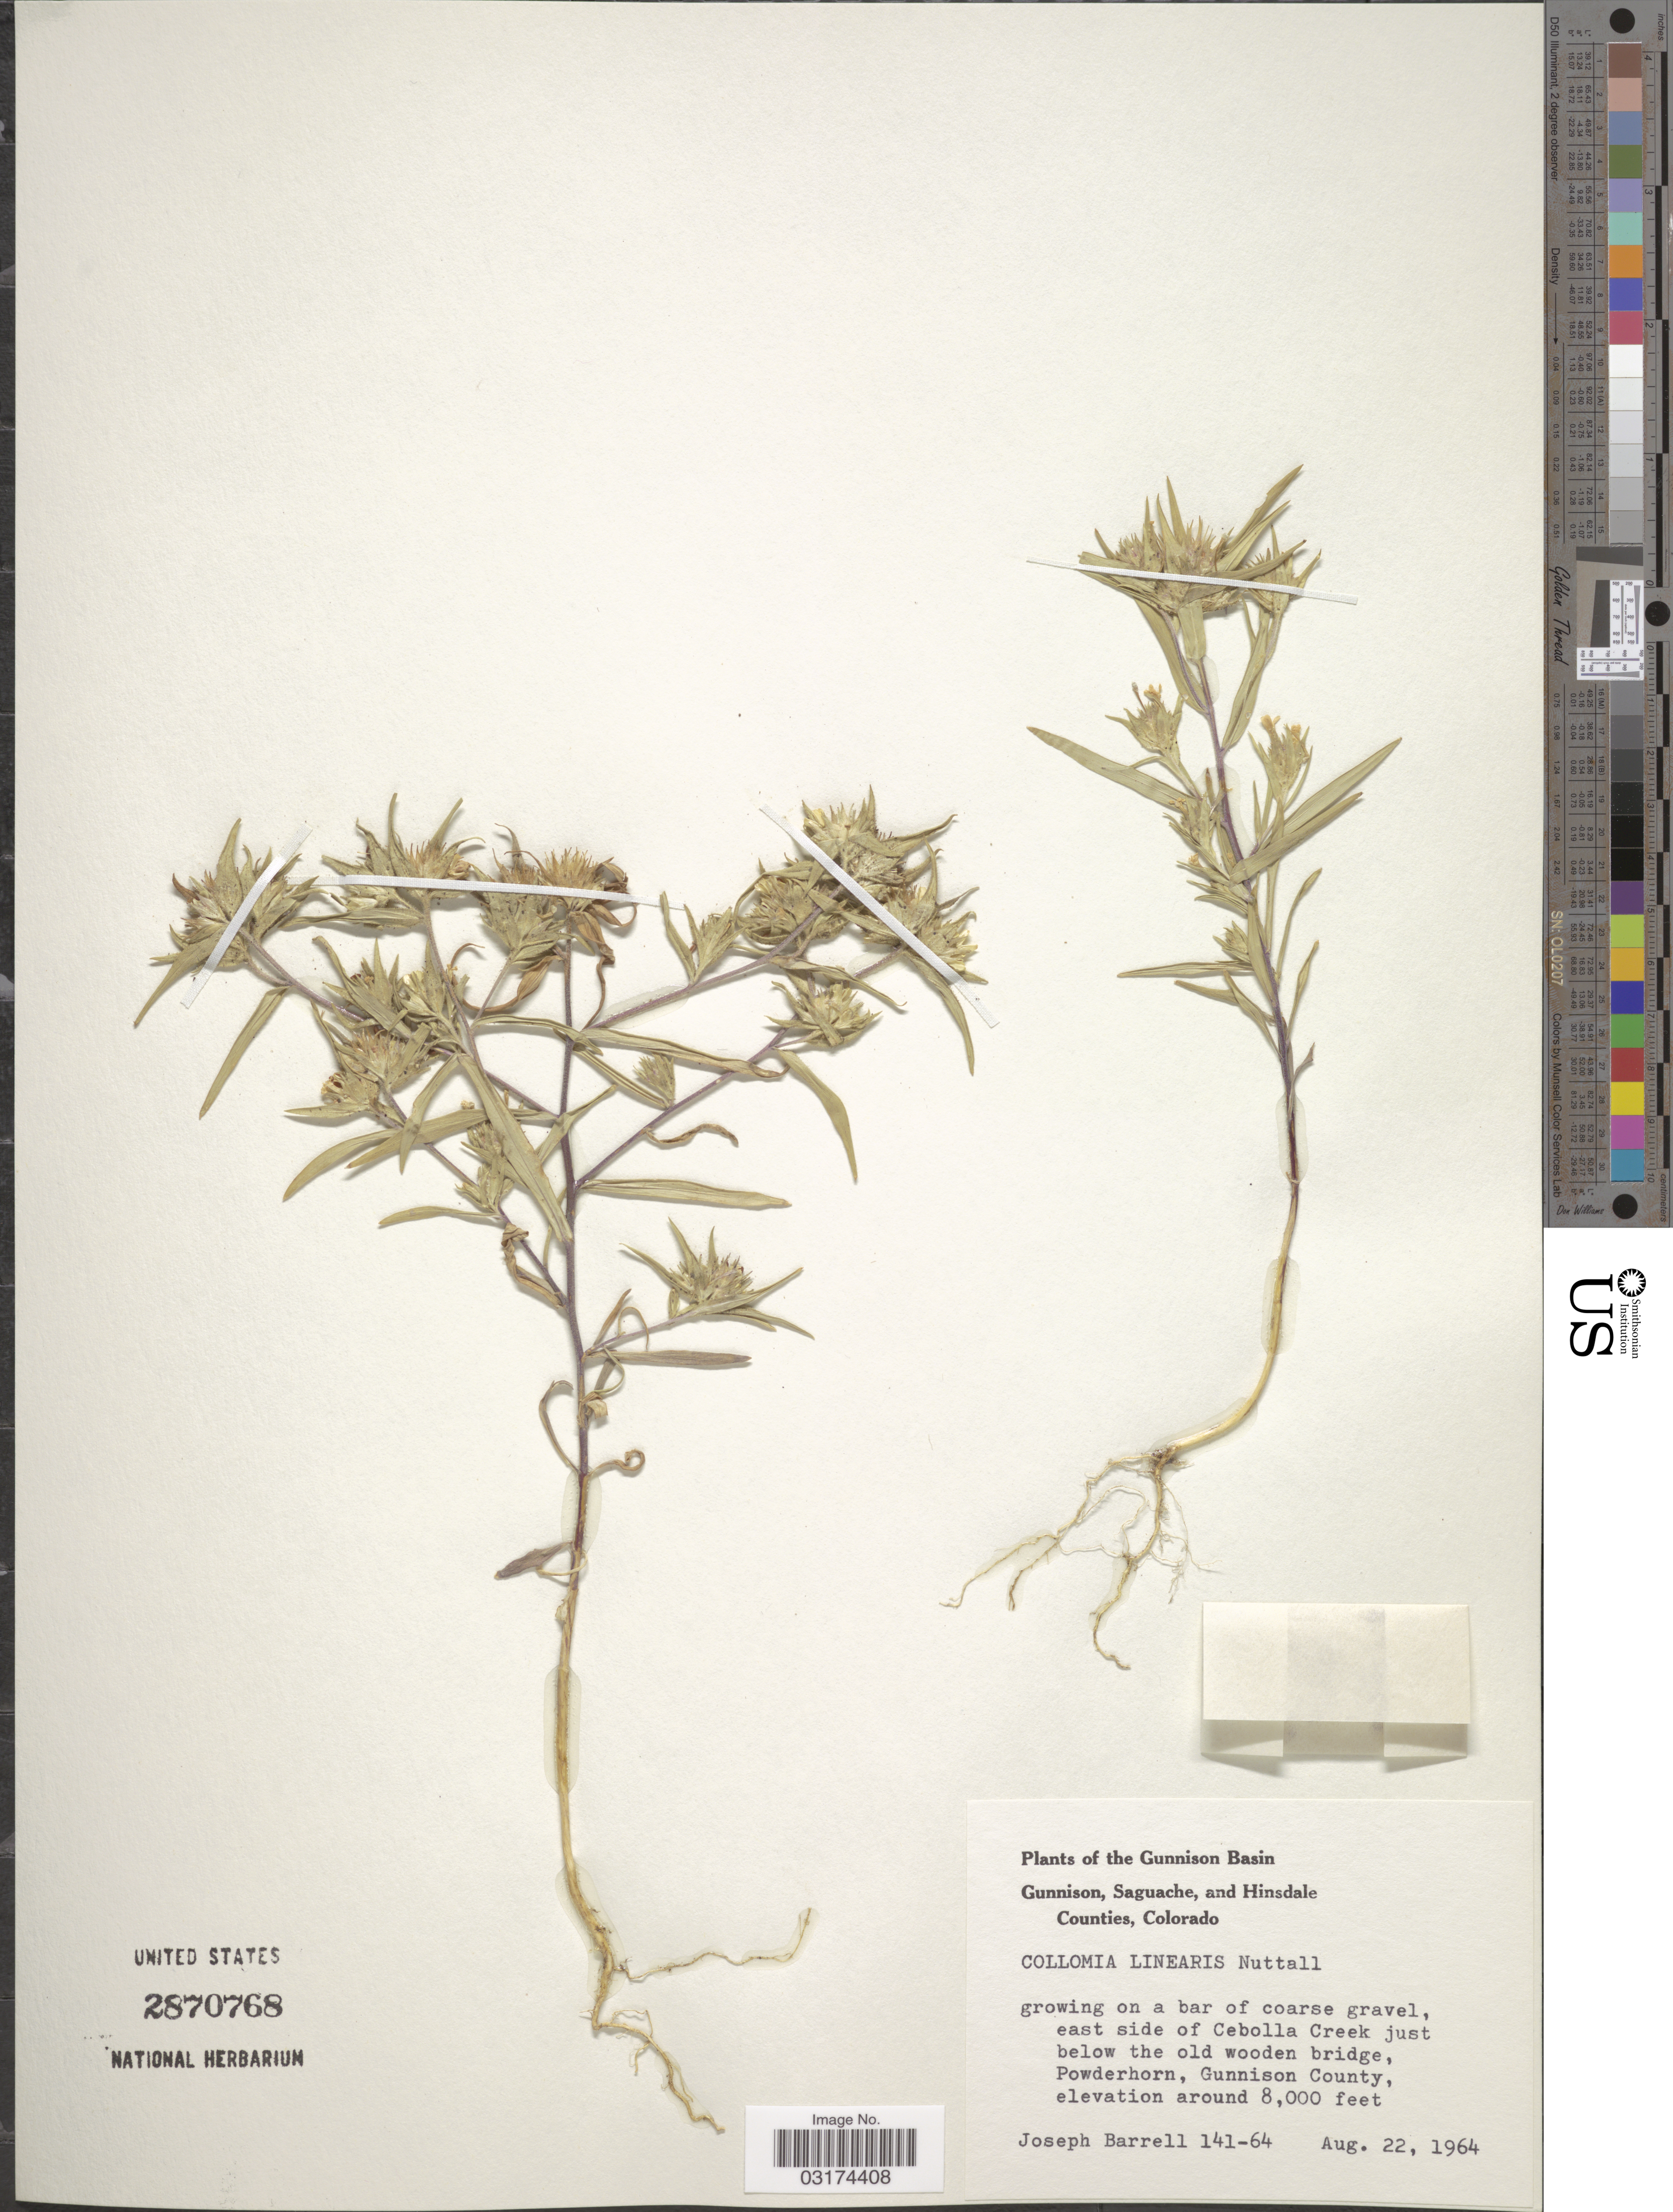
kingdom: Plantae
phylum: Tracheophyta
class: Magnoliopsida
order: Ericales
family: Polemoniaceae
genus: Collomia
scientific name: Collomia linearis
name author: Nutt.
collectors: J. Barrell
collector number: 141-64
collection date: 1964-08-22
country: United States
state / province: Colorado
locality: Gunnison Basin. East side of Cebolla Creek just below the old wooden bridge, Powderhorn, Gunnison County.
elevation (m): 2438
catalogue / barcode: US 2870768